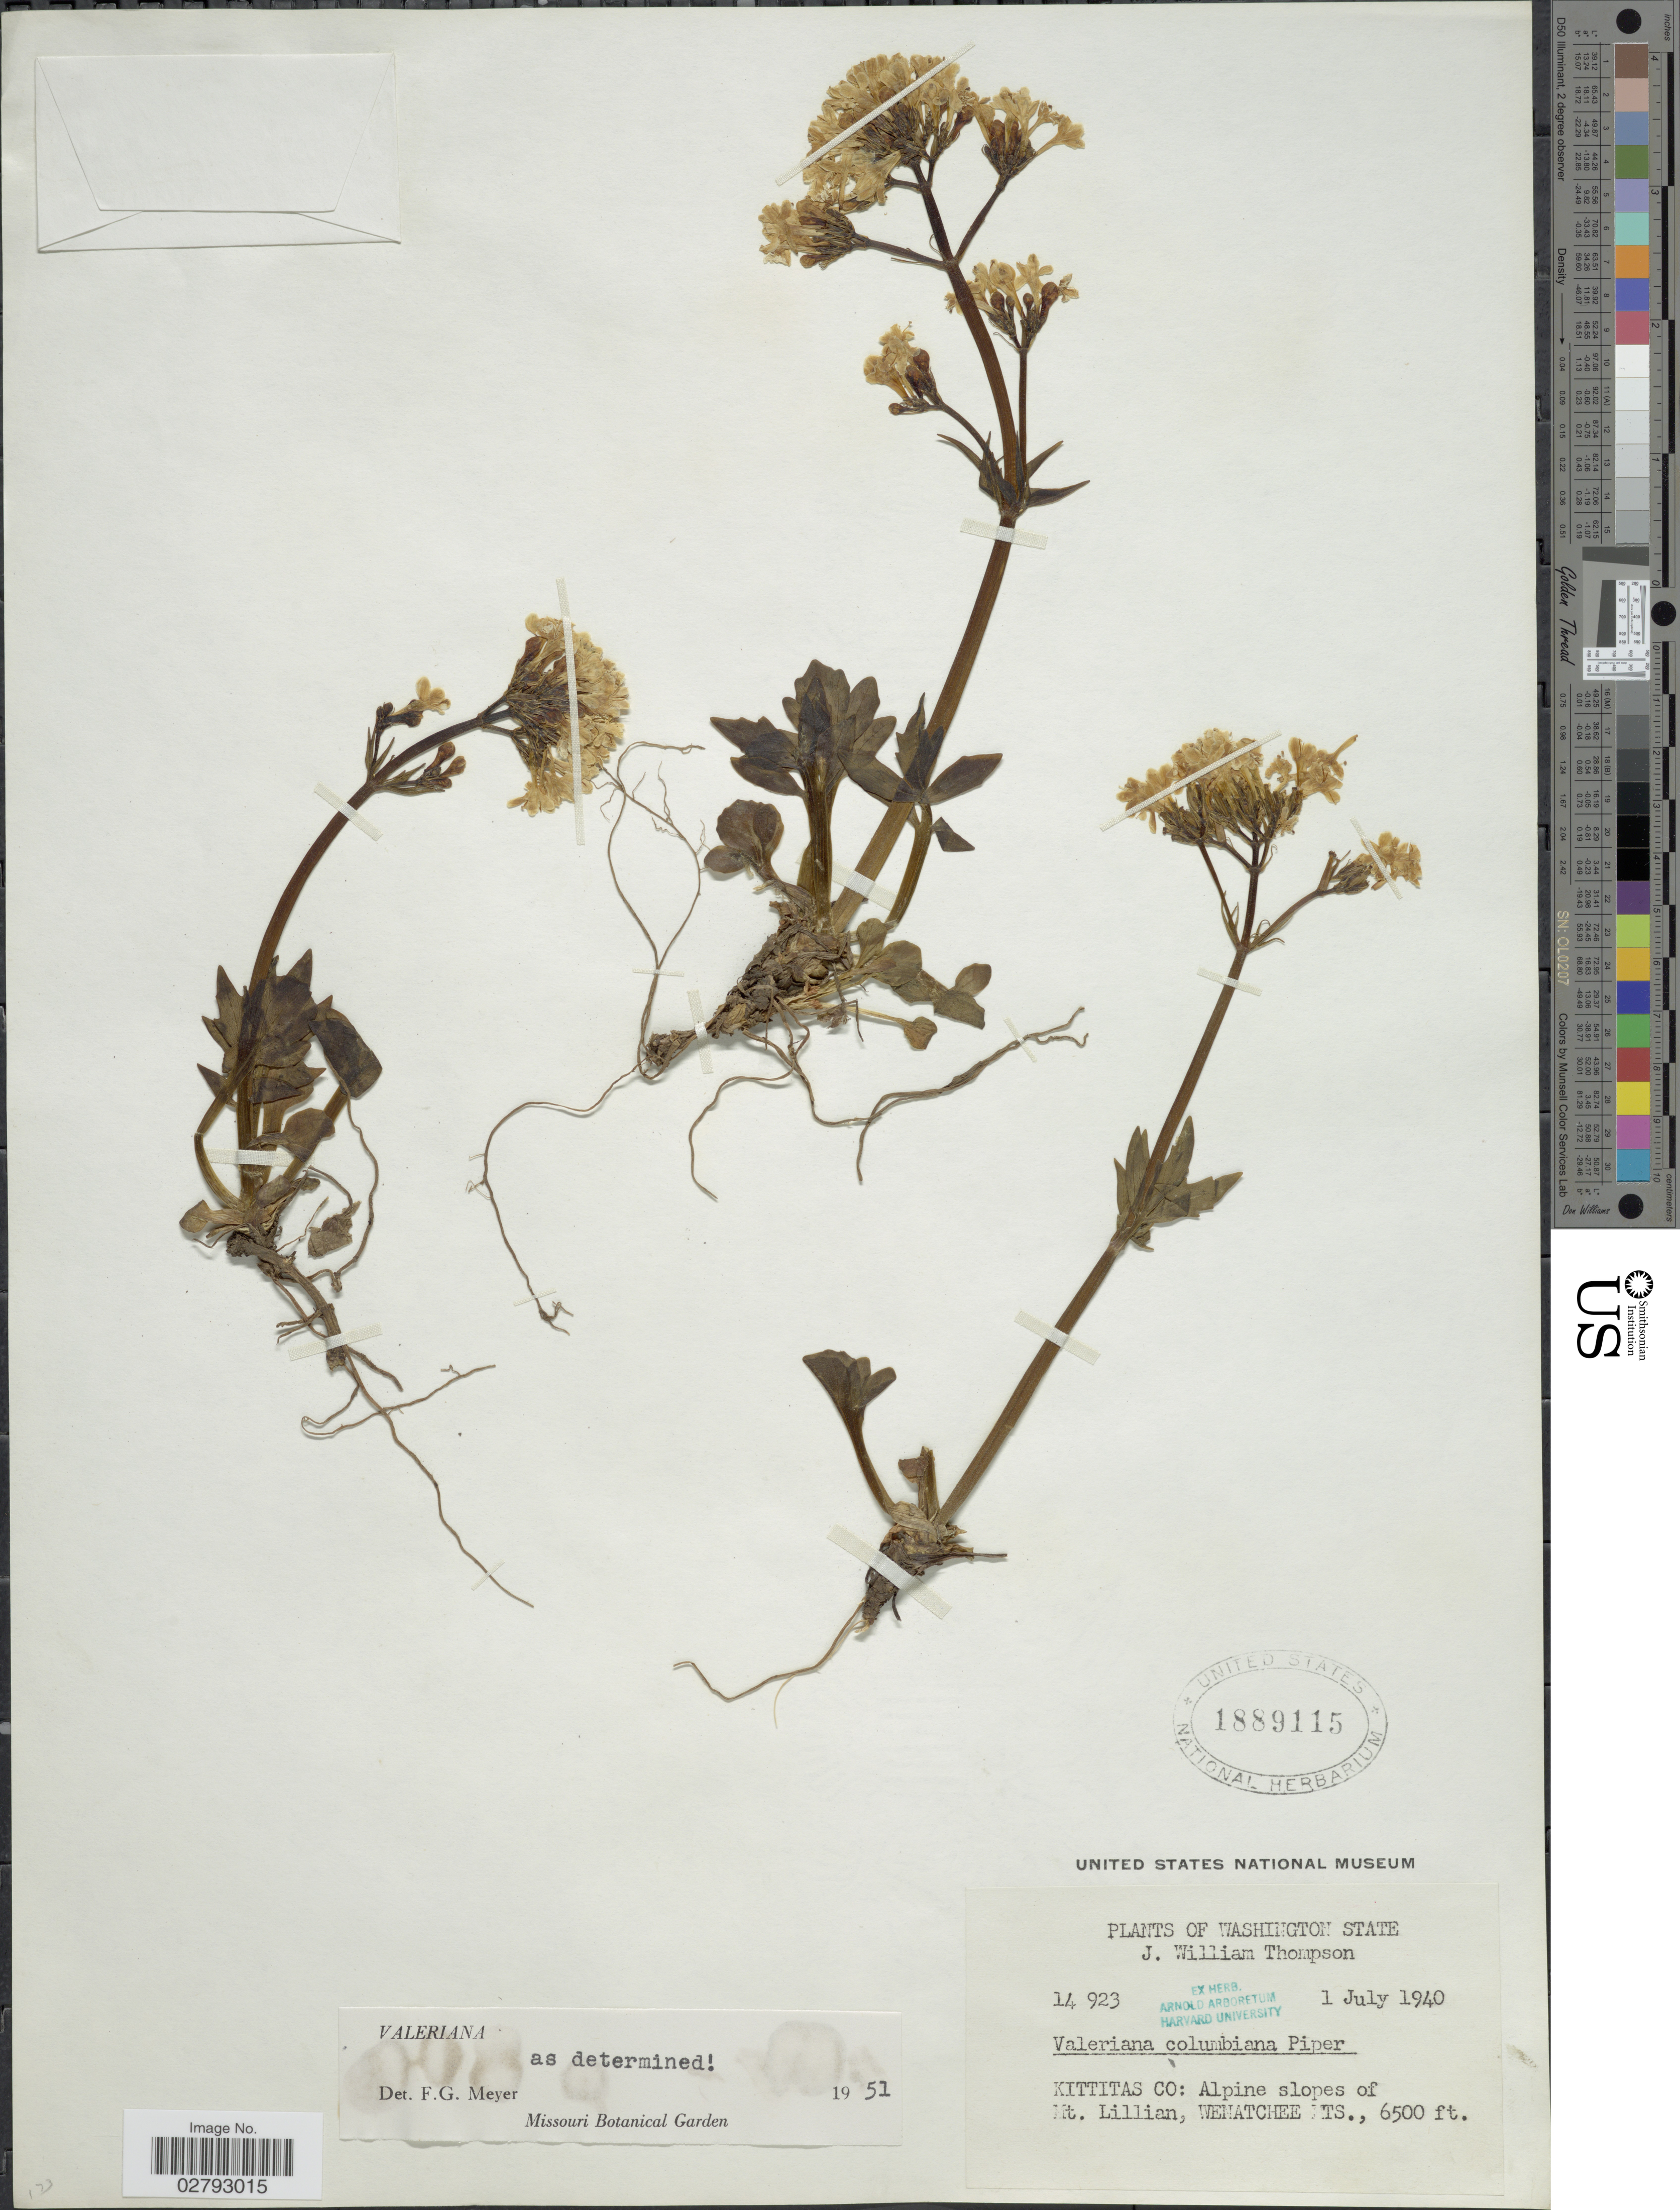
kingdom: Plantae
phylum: Tracheophyta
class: Magnoliopsida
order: Dipsacales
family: Caprifoliaceae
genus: Valeriana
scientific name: Valeriana columbiana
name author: Piper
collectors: J. W. Thompson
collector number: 14923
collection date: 1940-07-01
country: United States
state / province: Washington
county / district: Kittitas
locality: Kittitas Co: Alpine slopes of Mt. Lillian, Wenatchee Mts.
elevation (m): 1981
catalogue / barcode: US 1889115